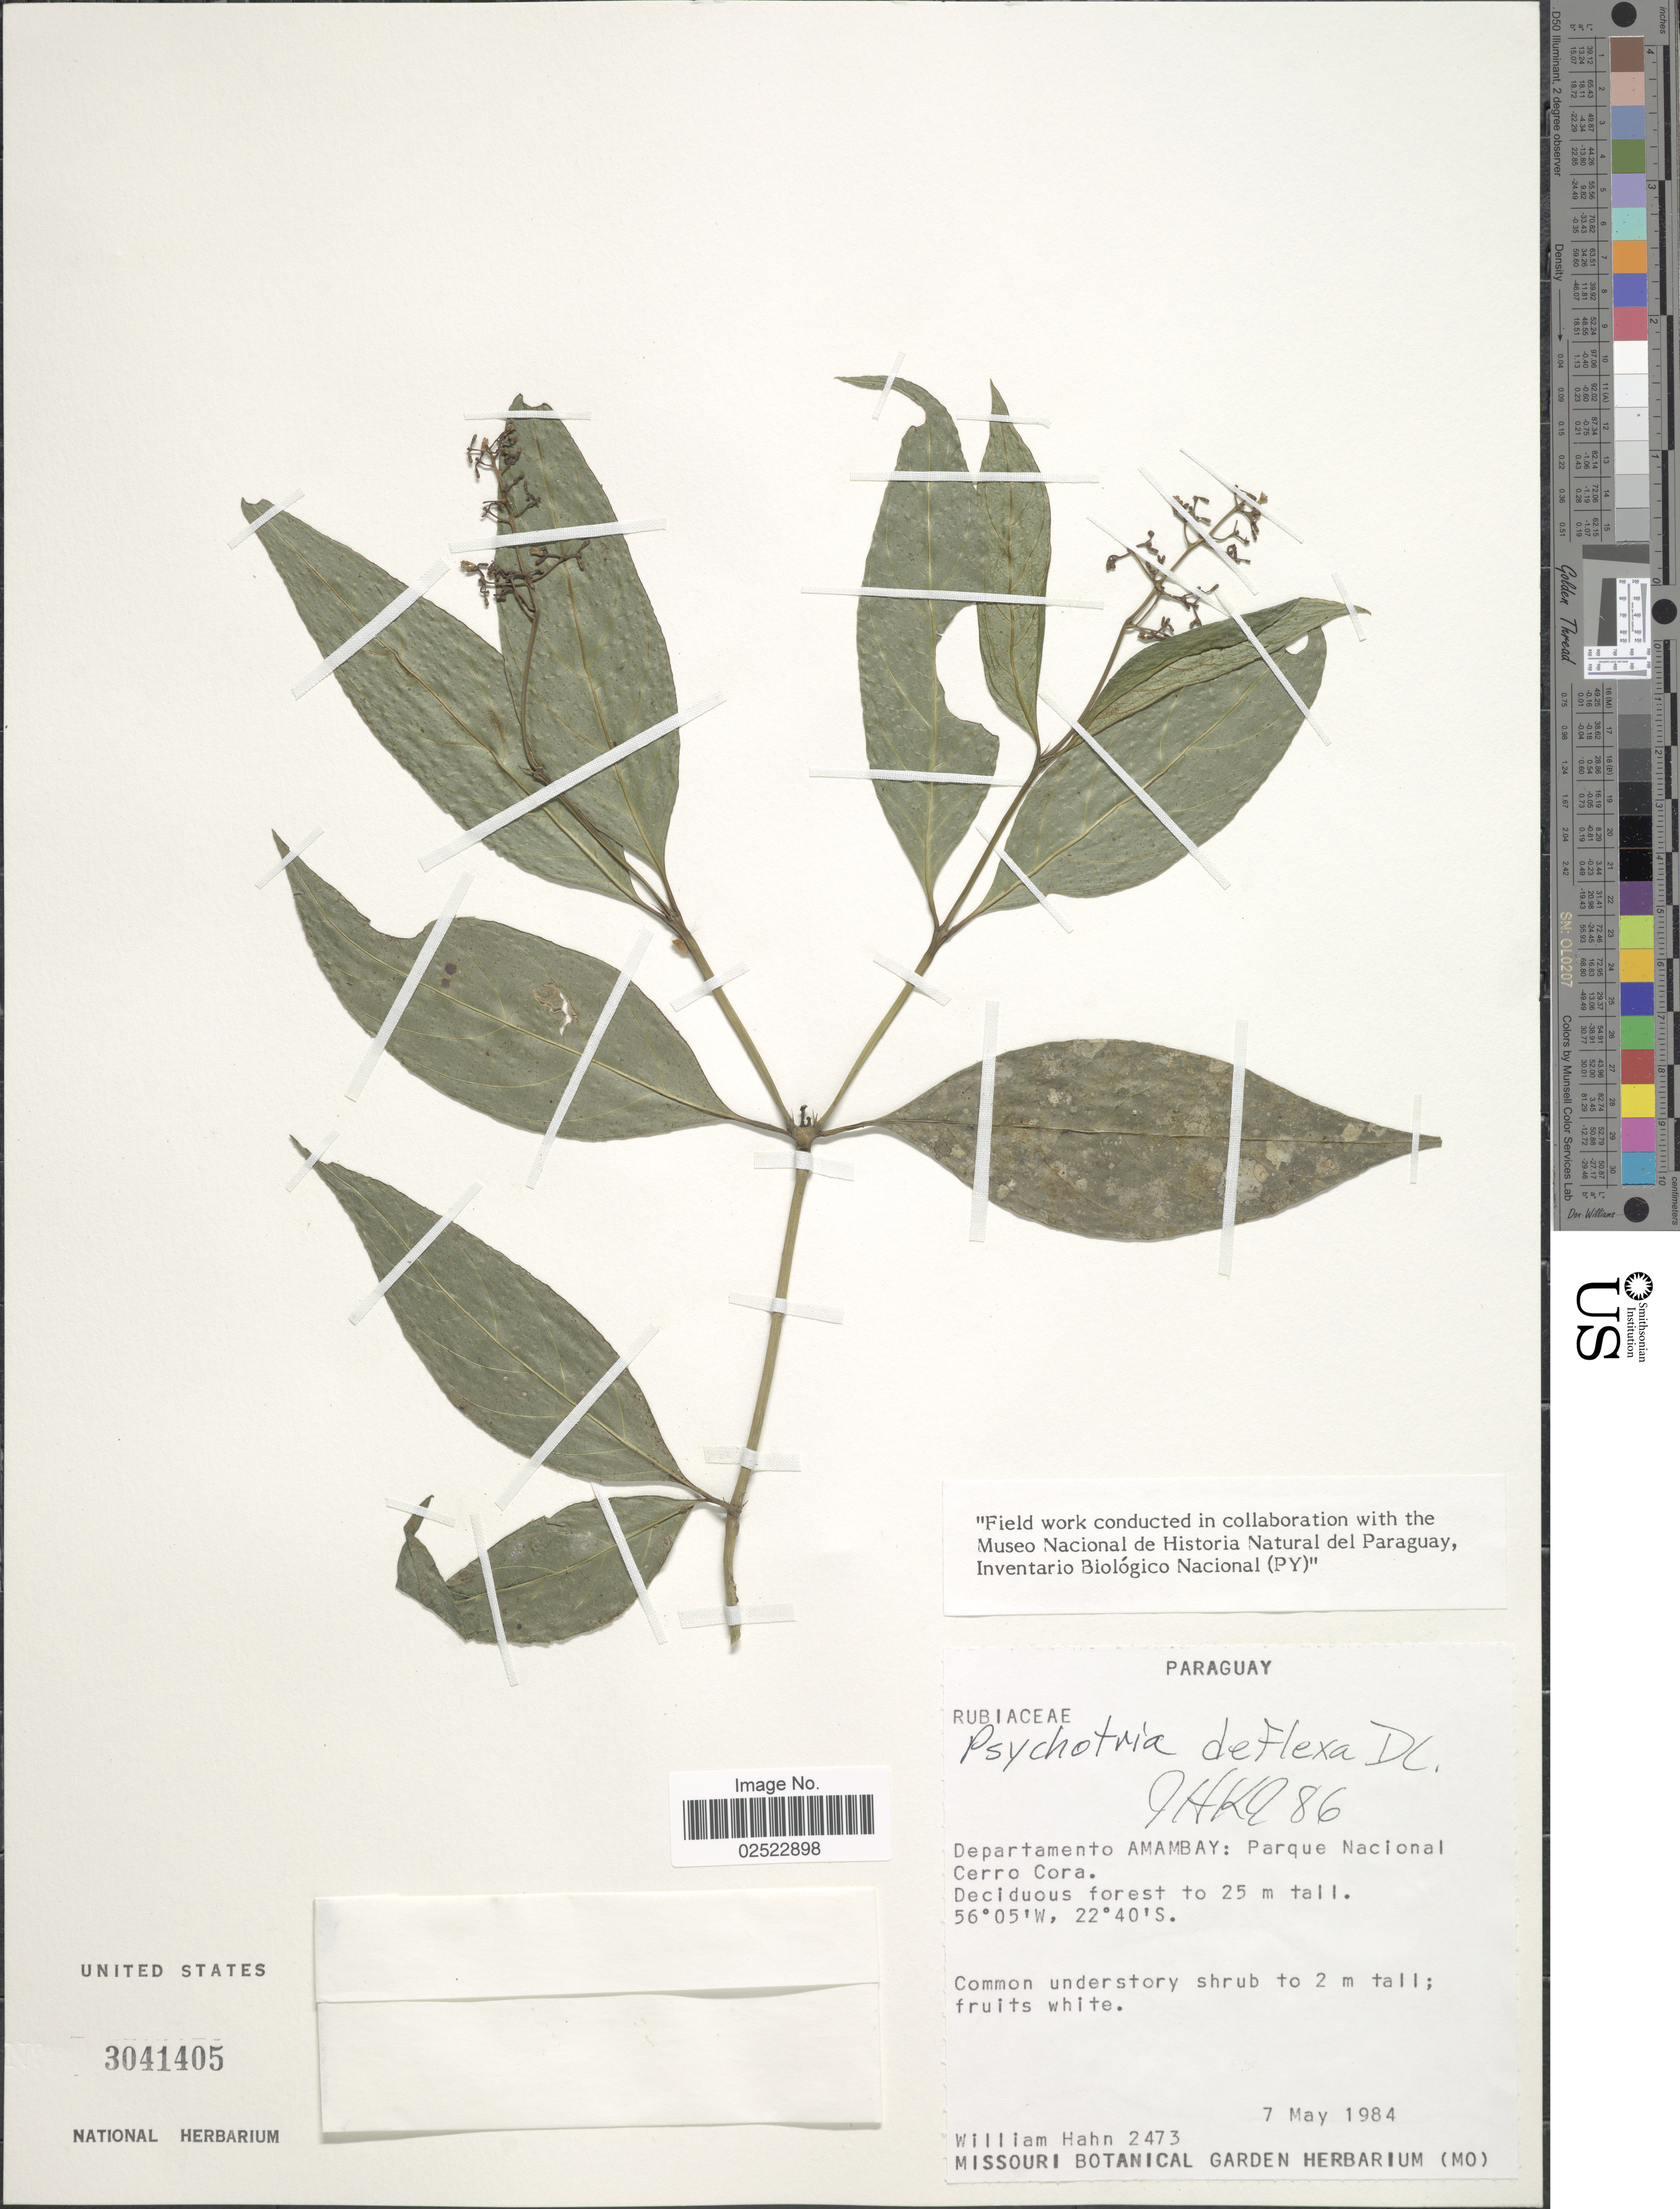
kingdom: Plantae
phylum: Tracheophyta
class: Magnoliopsida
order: Gentianales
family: Rubiaceae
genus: Psychotria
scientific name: Psychotria deflexa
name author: DC.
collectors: W. J. Hahn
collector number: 2473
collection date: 1984-05-07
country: Paraguay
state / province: Amambay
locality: Parque Nacional Cerro Cora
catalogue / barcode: US 3041405